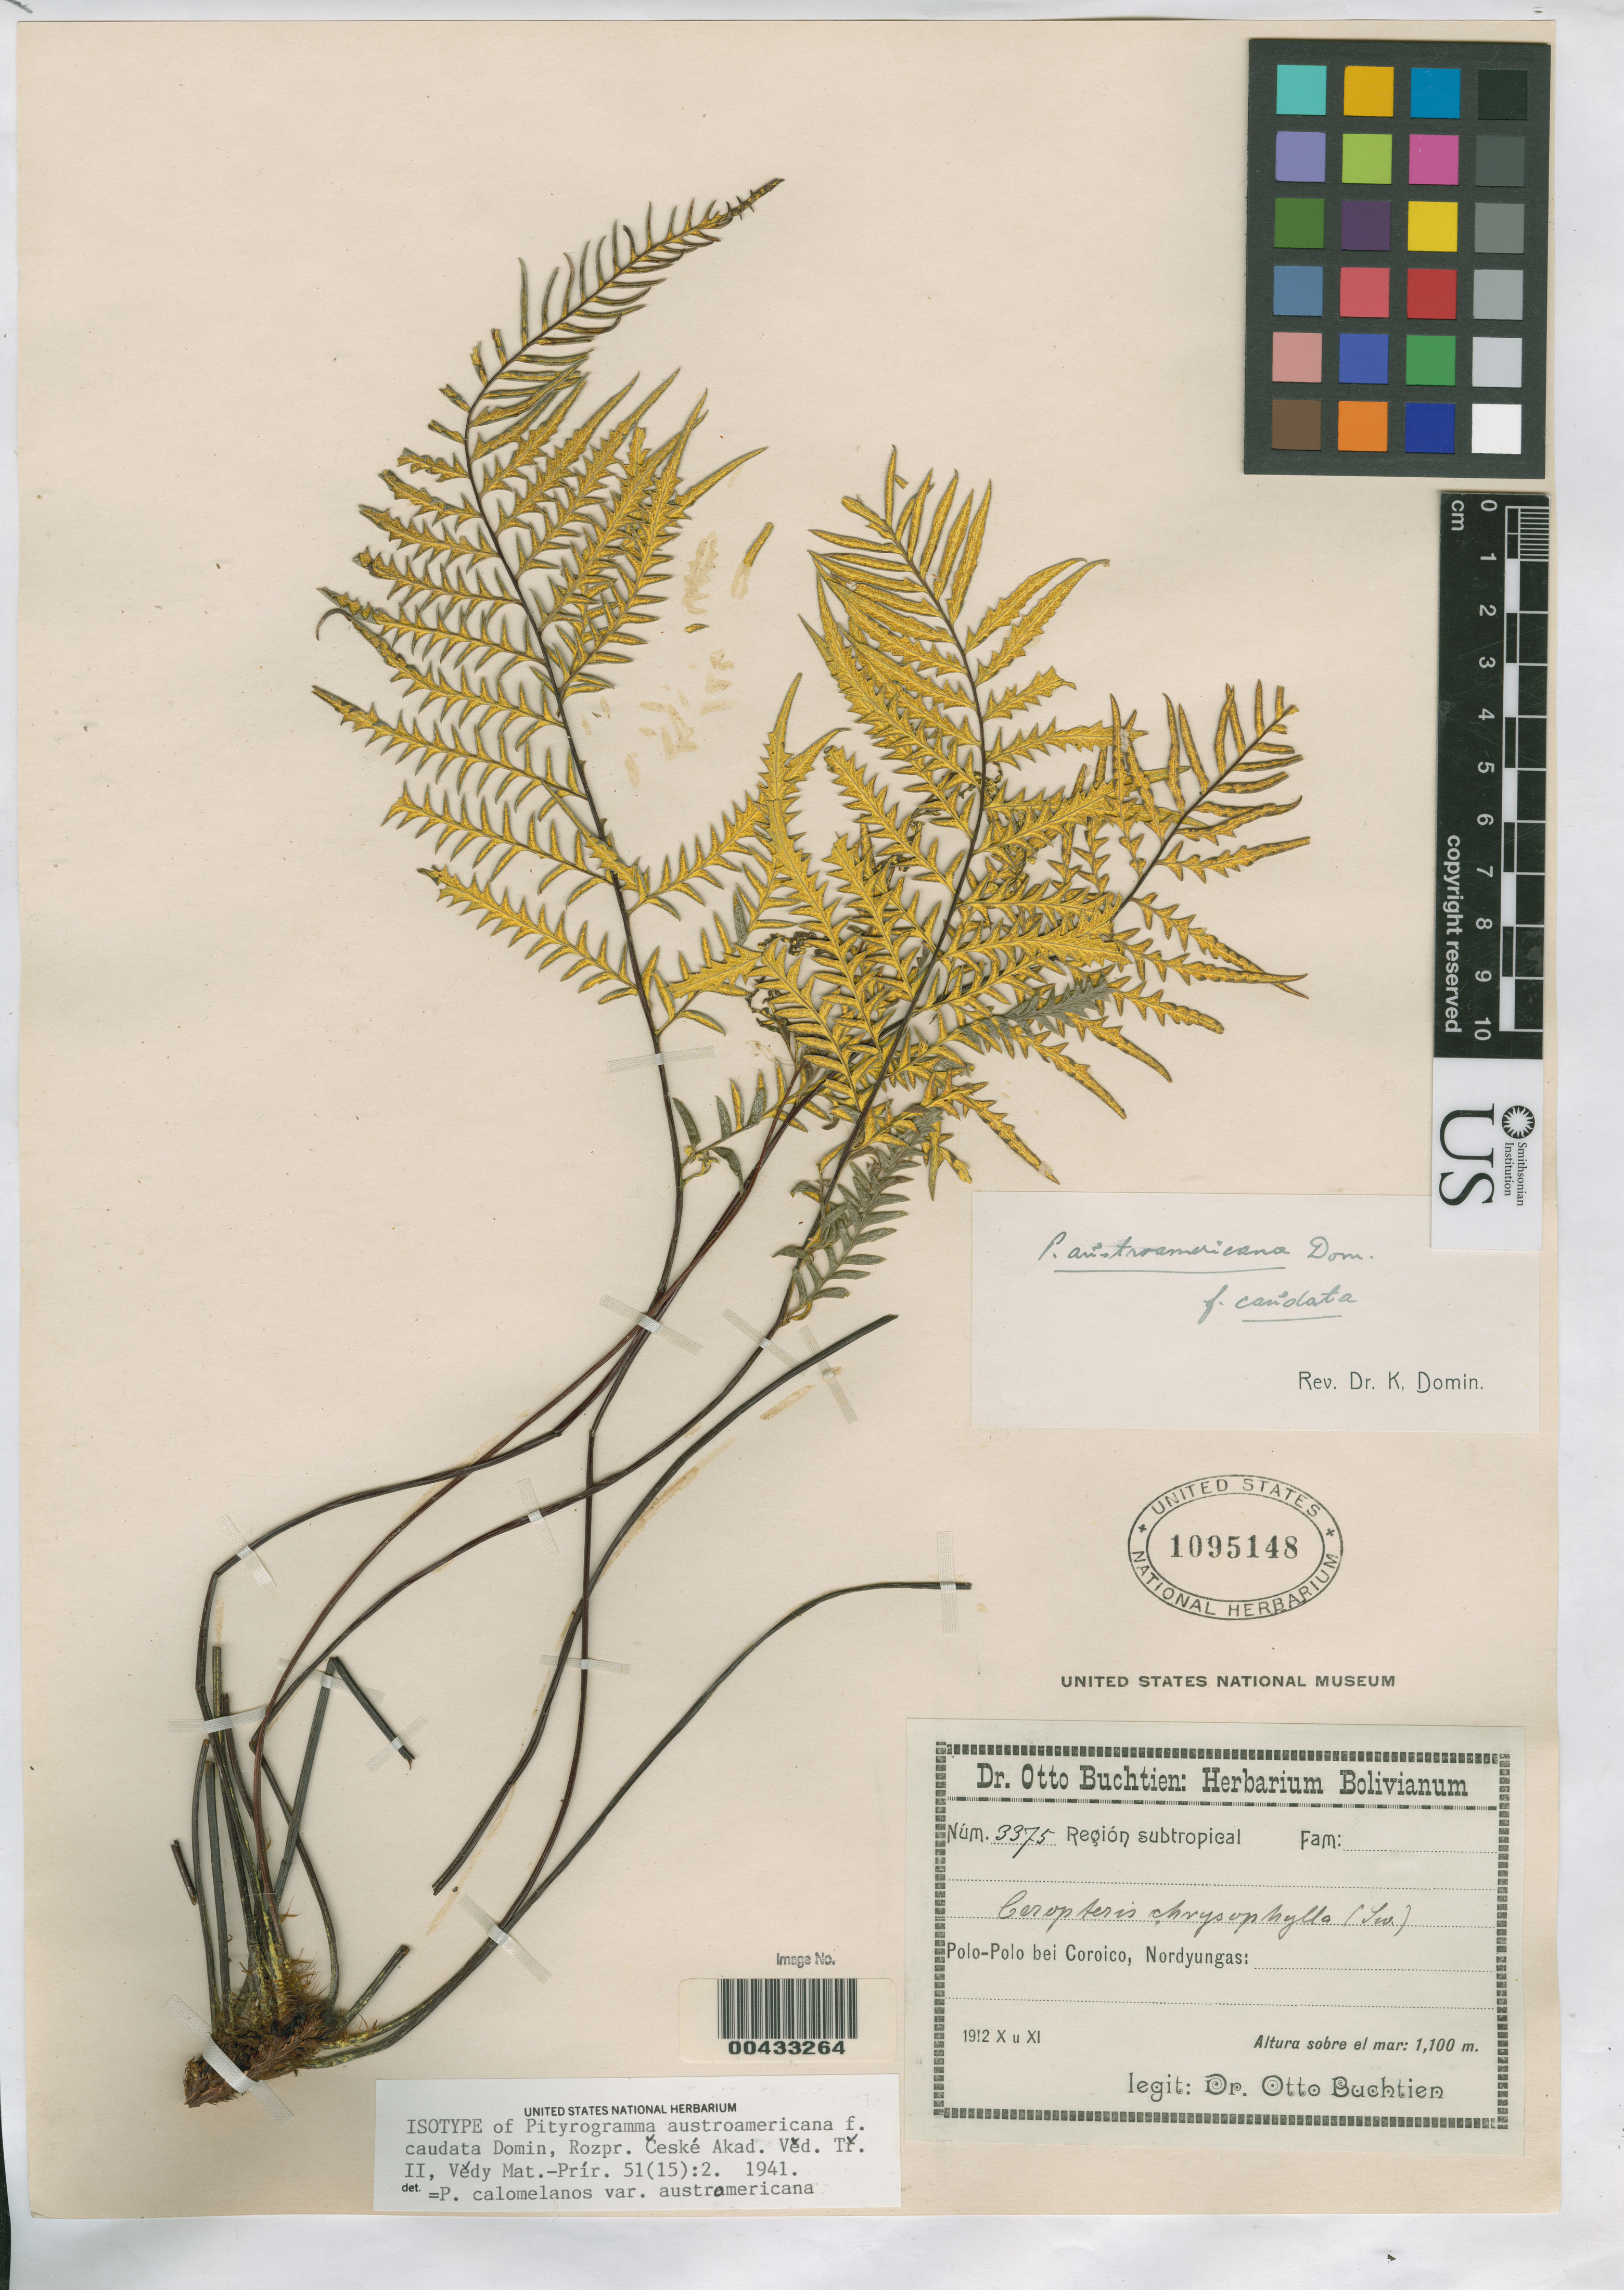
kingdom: Plantae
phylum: Tracheophyta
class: Polypodiopsida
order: Polypodiales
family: Pteridaceae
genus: Pityrogramma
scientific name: Pityrogramma austroamericana f. caudata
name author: Domin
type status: Isotype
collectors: O. Buchtien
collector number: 3375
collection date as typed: Oct 1912 to -- Nov 1912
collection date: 1912-10/1912-11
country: Bolivia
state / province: La Paz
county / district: Nor Yungas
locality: Polo-Polo bei Coroico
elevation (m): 1100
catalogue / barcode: US 1095148